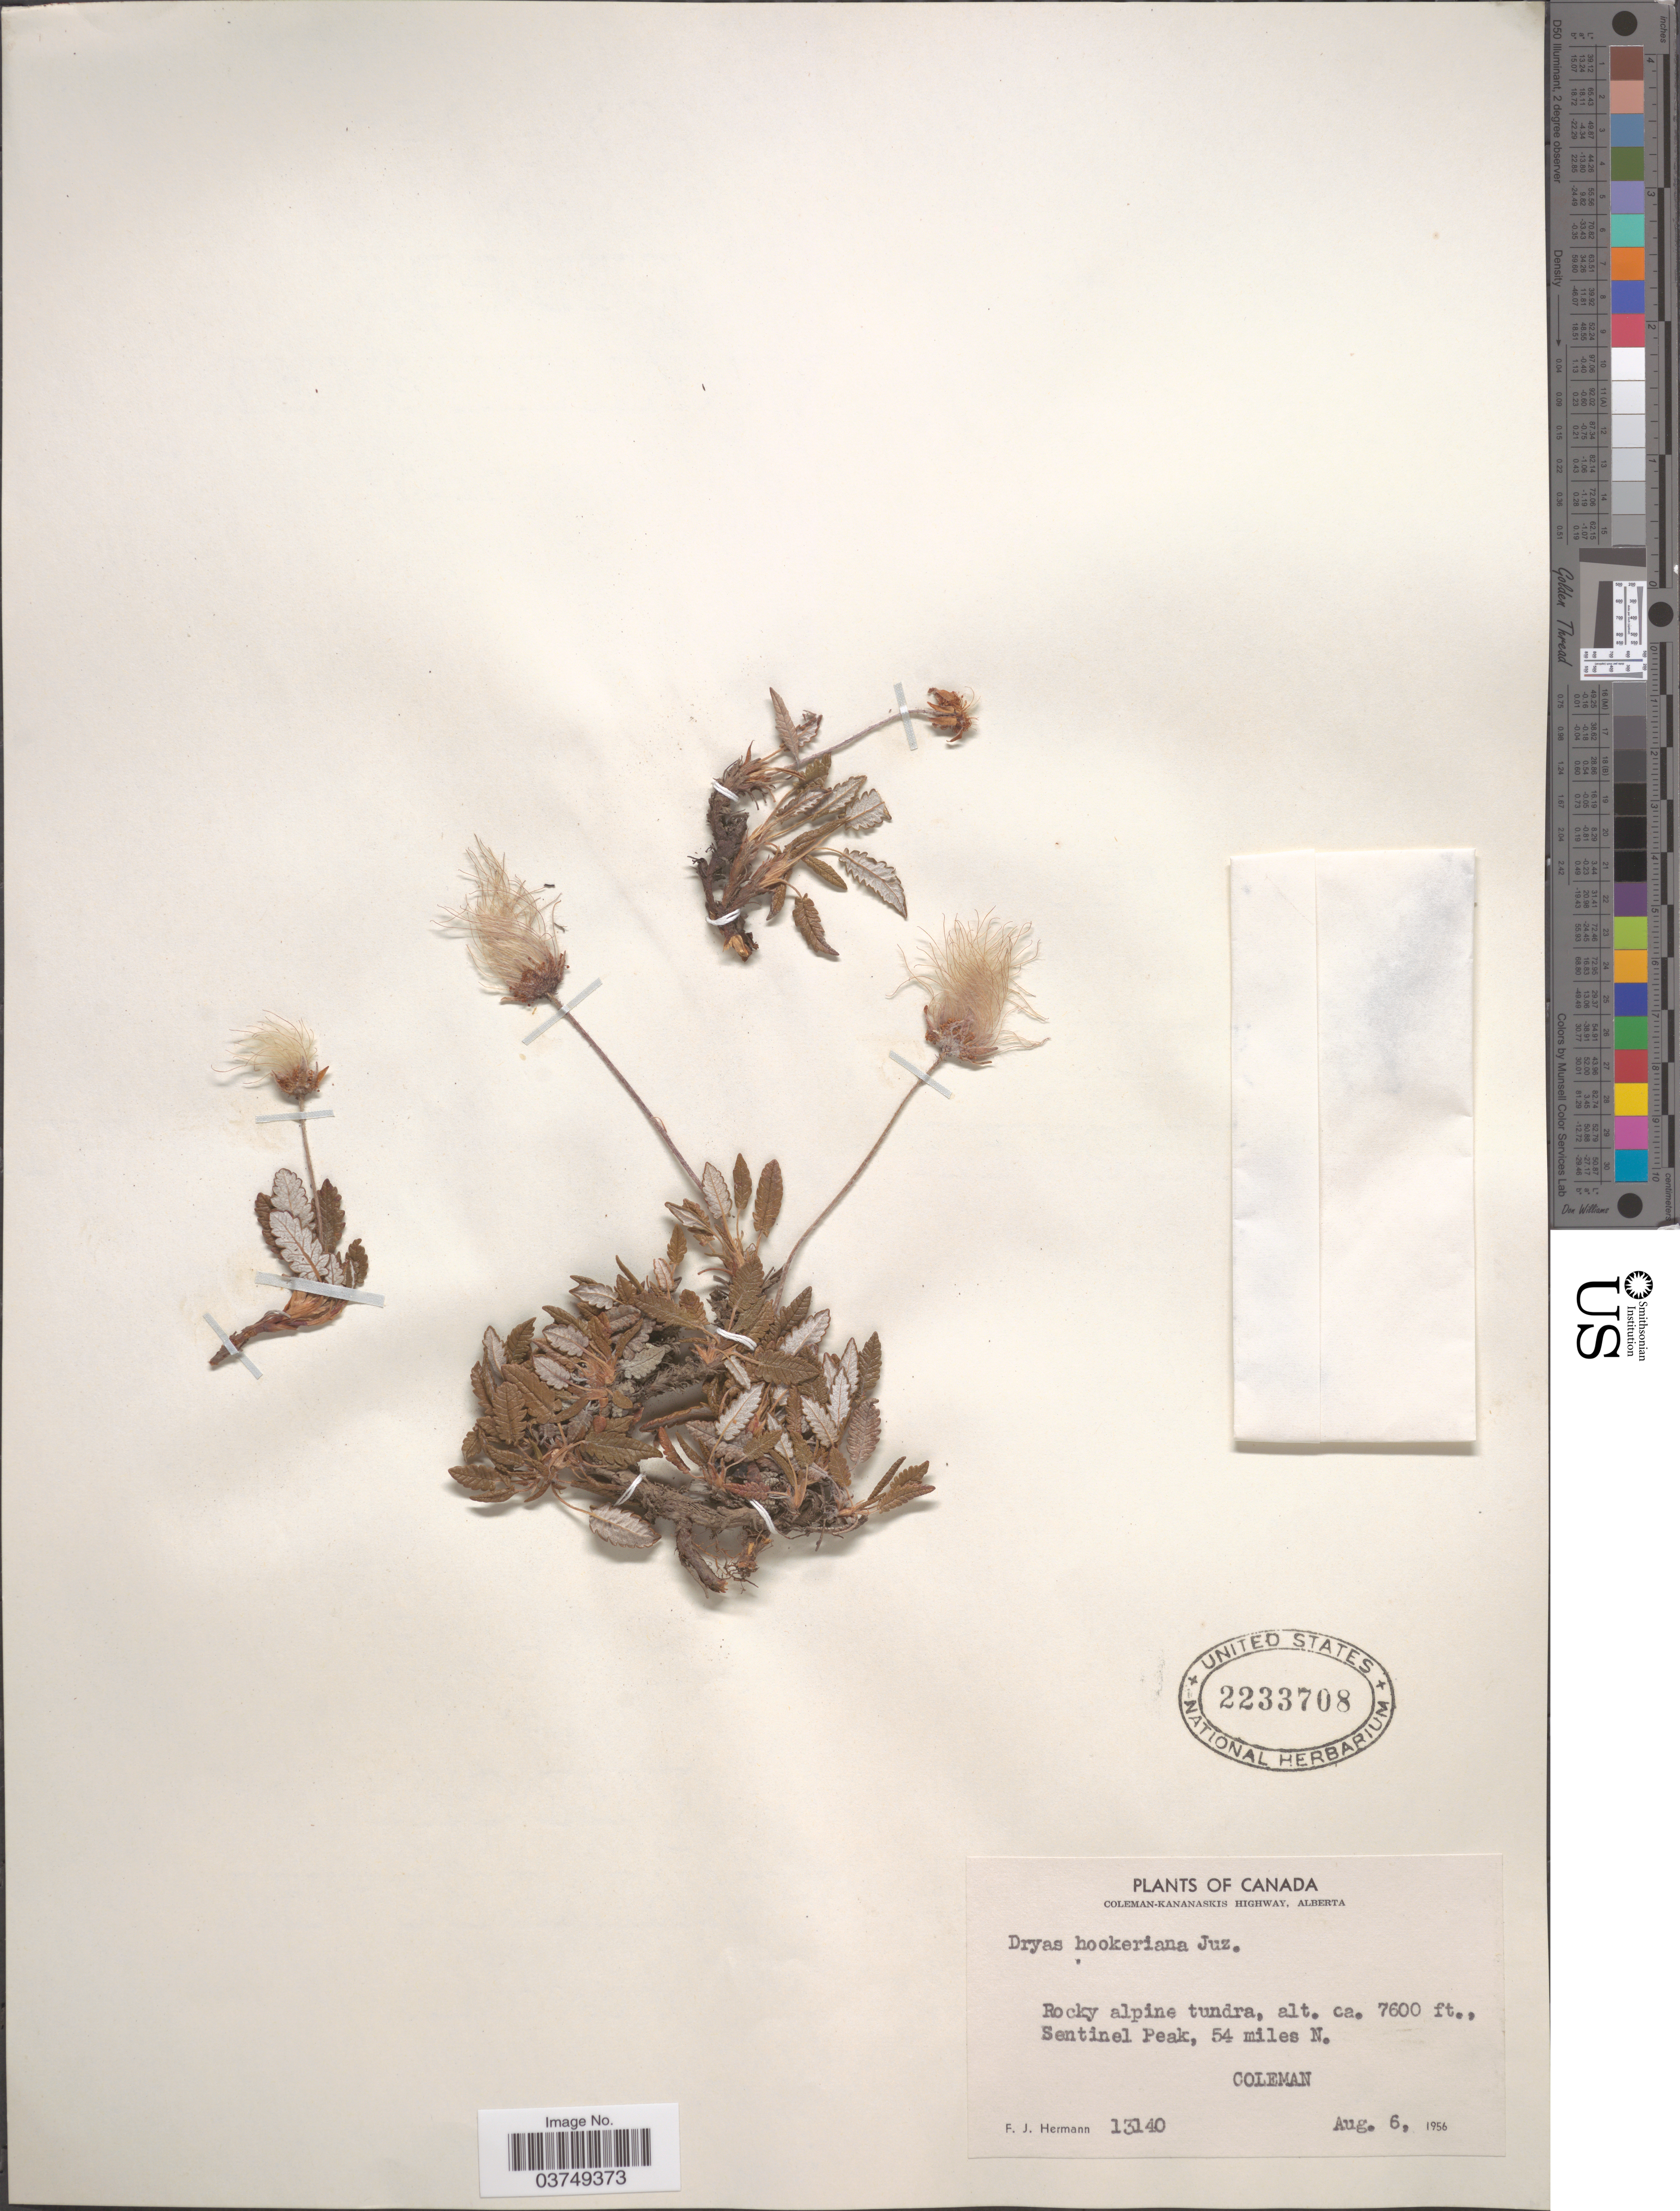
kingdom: Plantae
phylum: Tracheophyta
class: Magnoliopsida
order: Rosales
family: Rosaceae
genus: Dryas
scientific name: Dryas hookeriana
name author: Juz.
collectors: F. J. Hermann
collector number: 13140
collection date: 1956-08-06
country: Canada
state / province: Alberta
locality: Coleman-Kananaskis Highway. Sentinel Peak, 54 miles N. Coleman.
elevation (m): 2316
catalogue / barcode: US 2233708